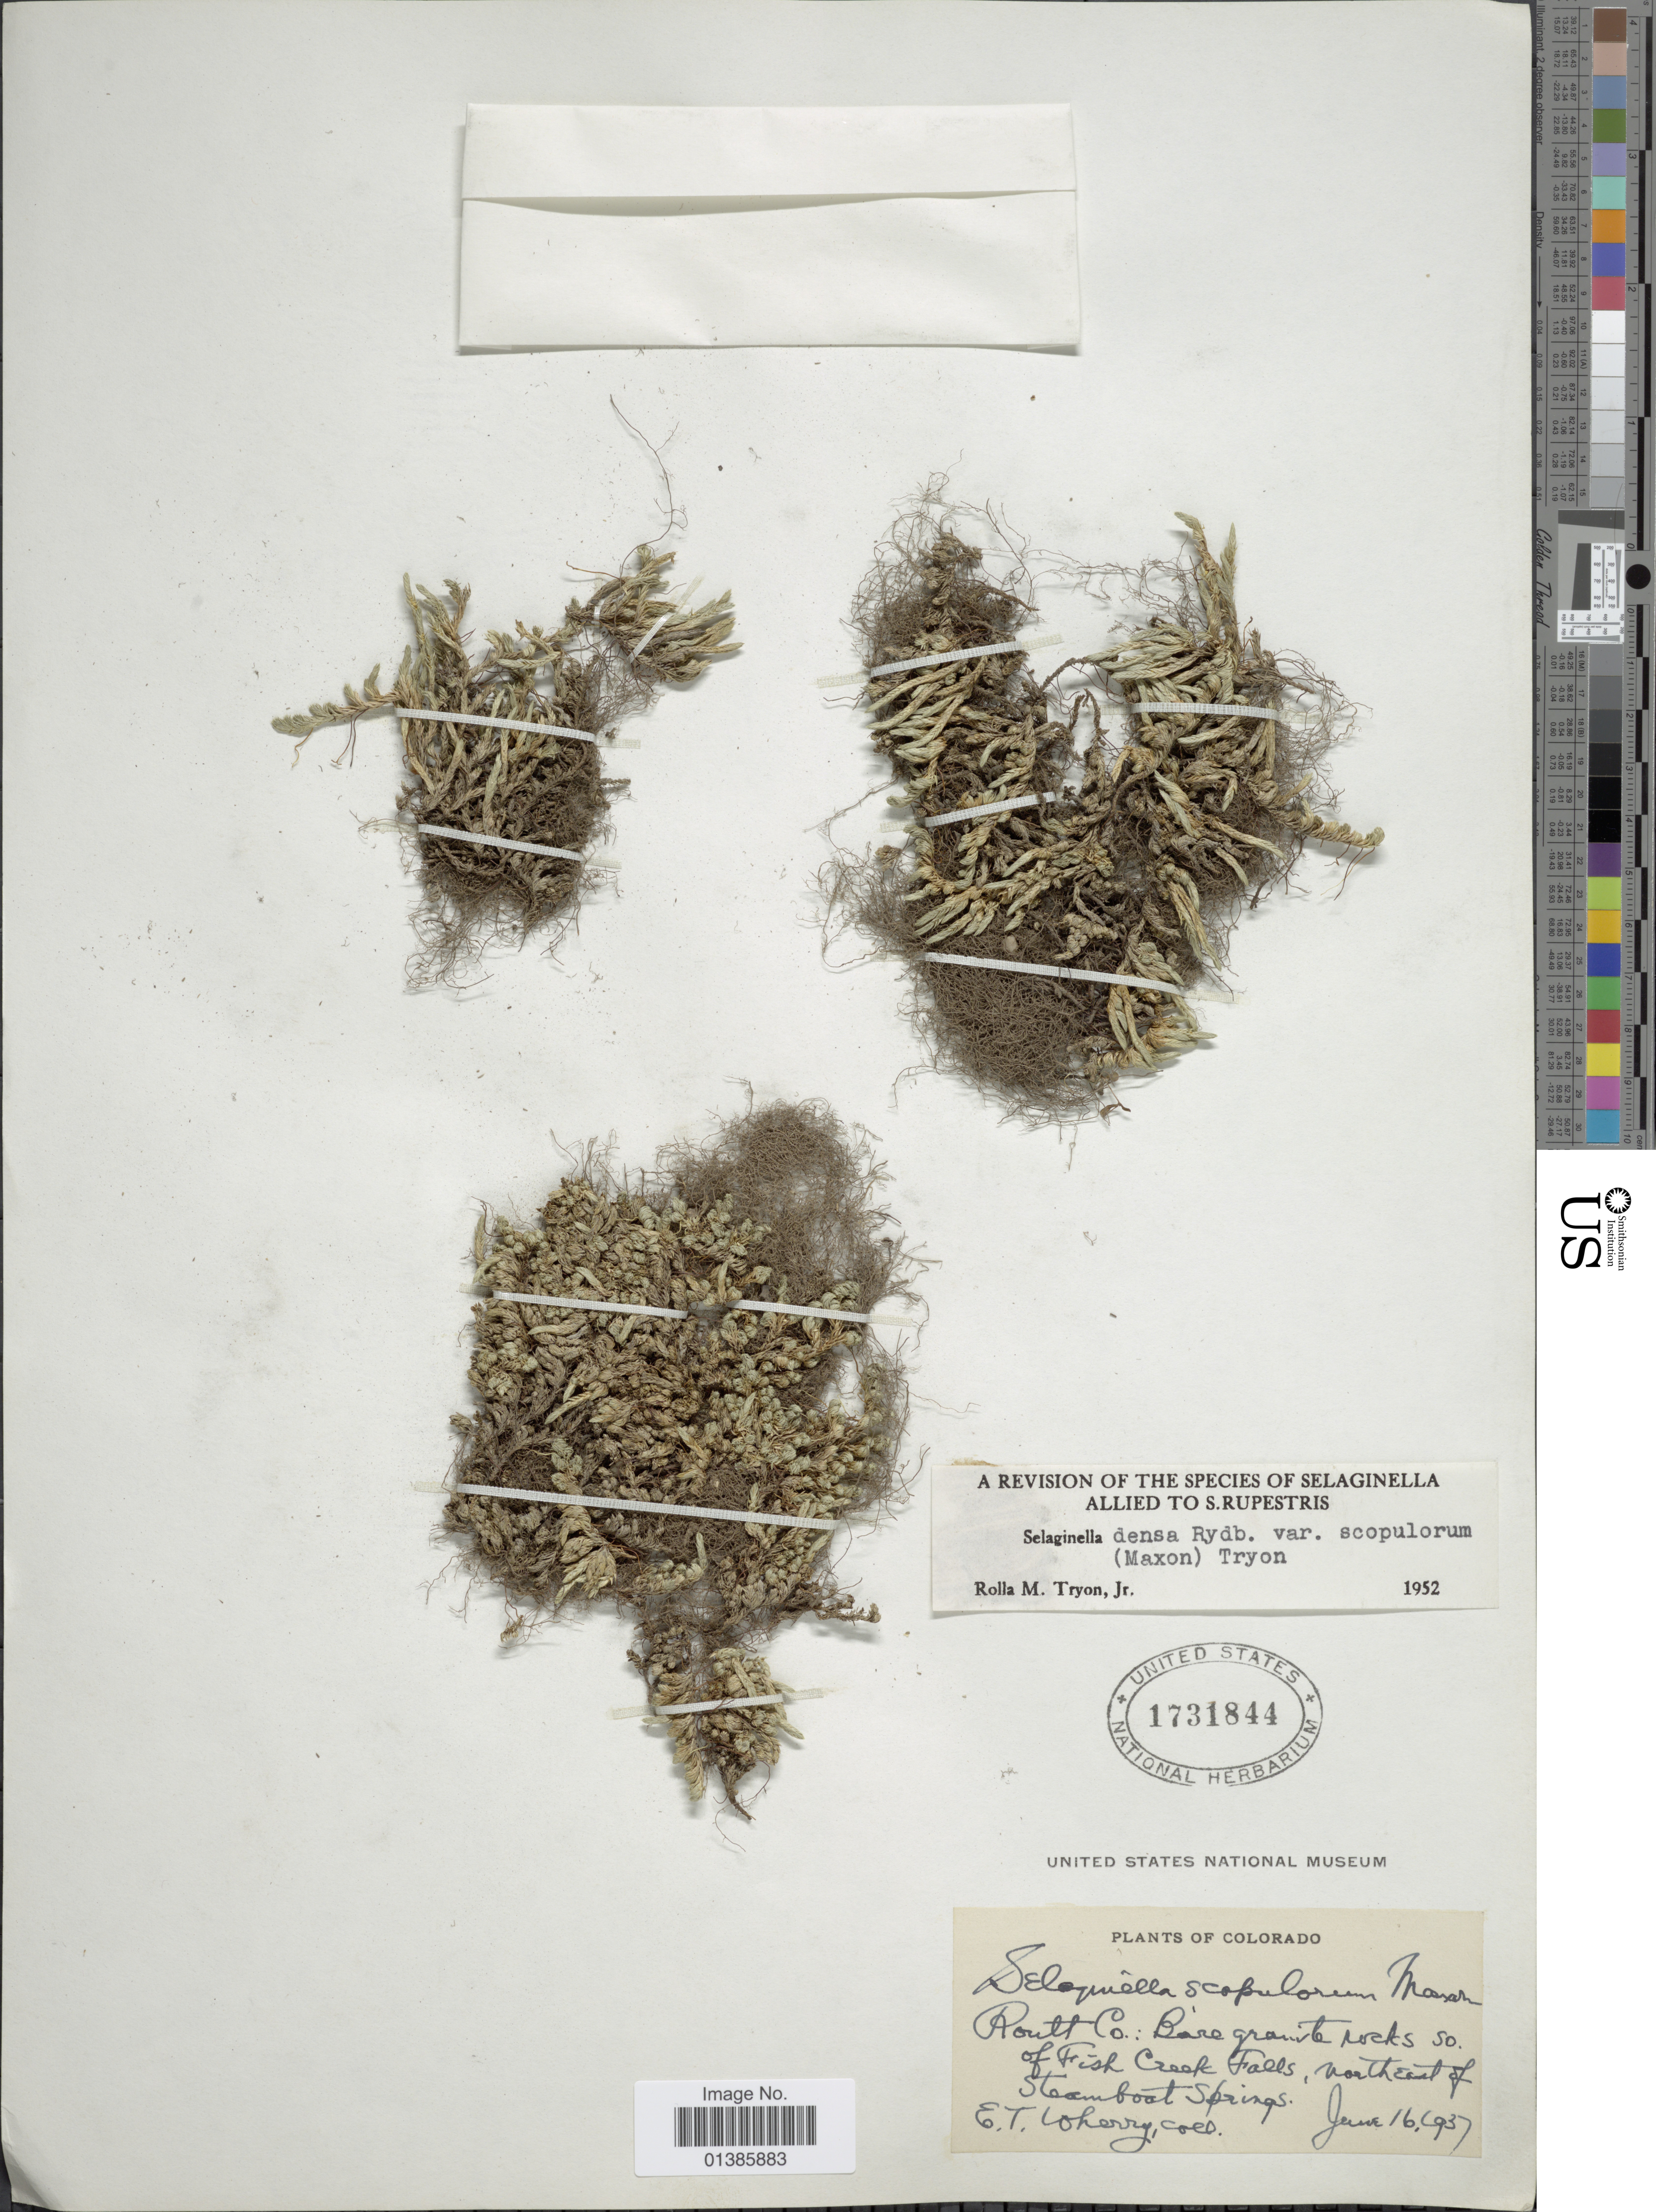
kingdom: Plantae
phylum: Tracheophyta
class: Lycopodiopsida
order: Selaginellales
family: Selaginellaceae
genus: Selaginella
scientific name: Selaginella densa var. scopulorum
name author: (Maxon) R.M. Tryon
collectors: E. Coherry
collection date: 1937-06-16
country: United States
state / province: Colorado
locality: Routt Co.: Bare granite rocks so. of Fish Creek Falls, northeast of Steamboat Springs.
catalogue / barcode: US 1731844